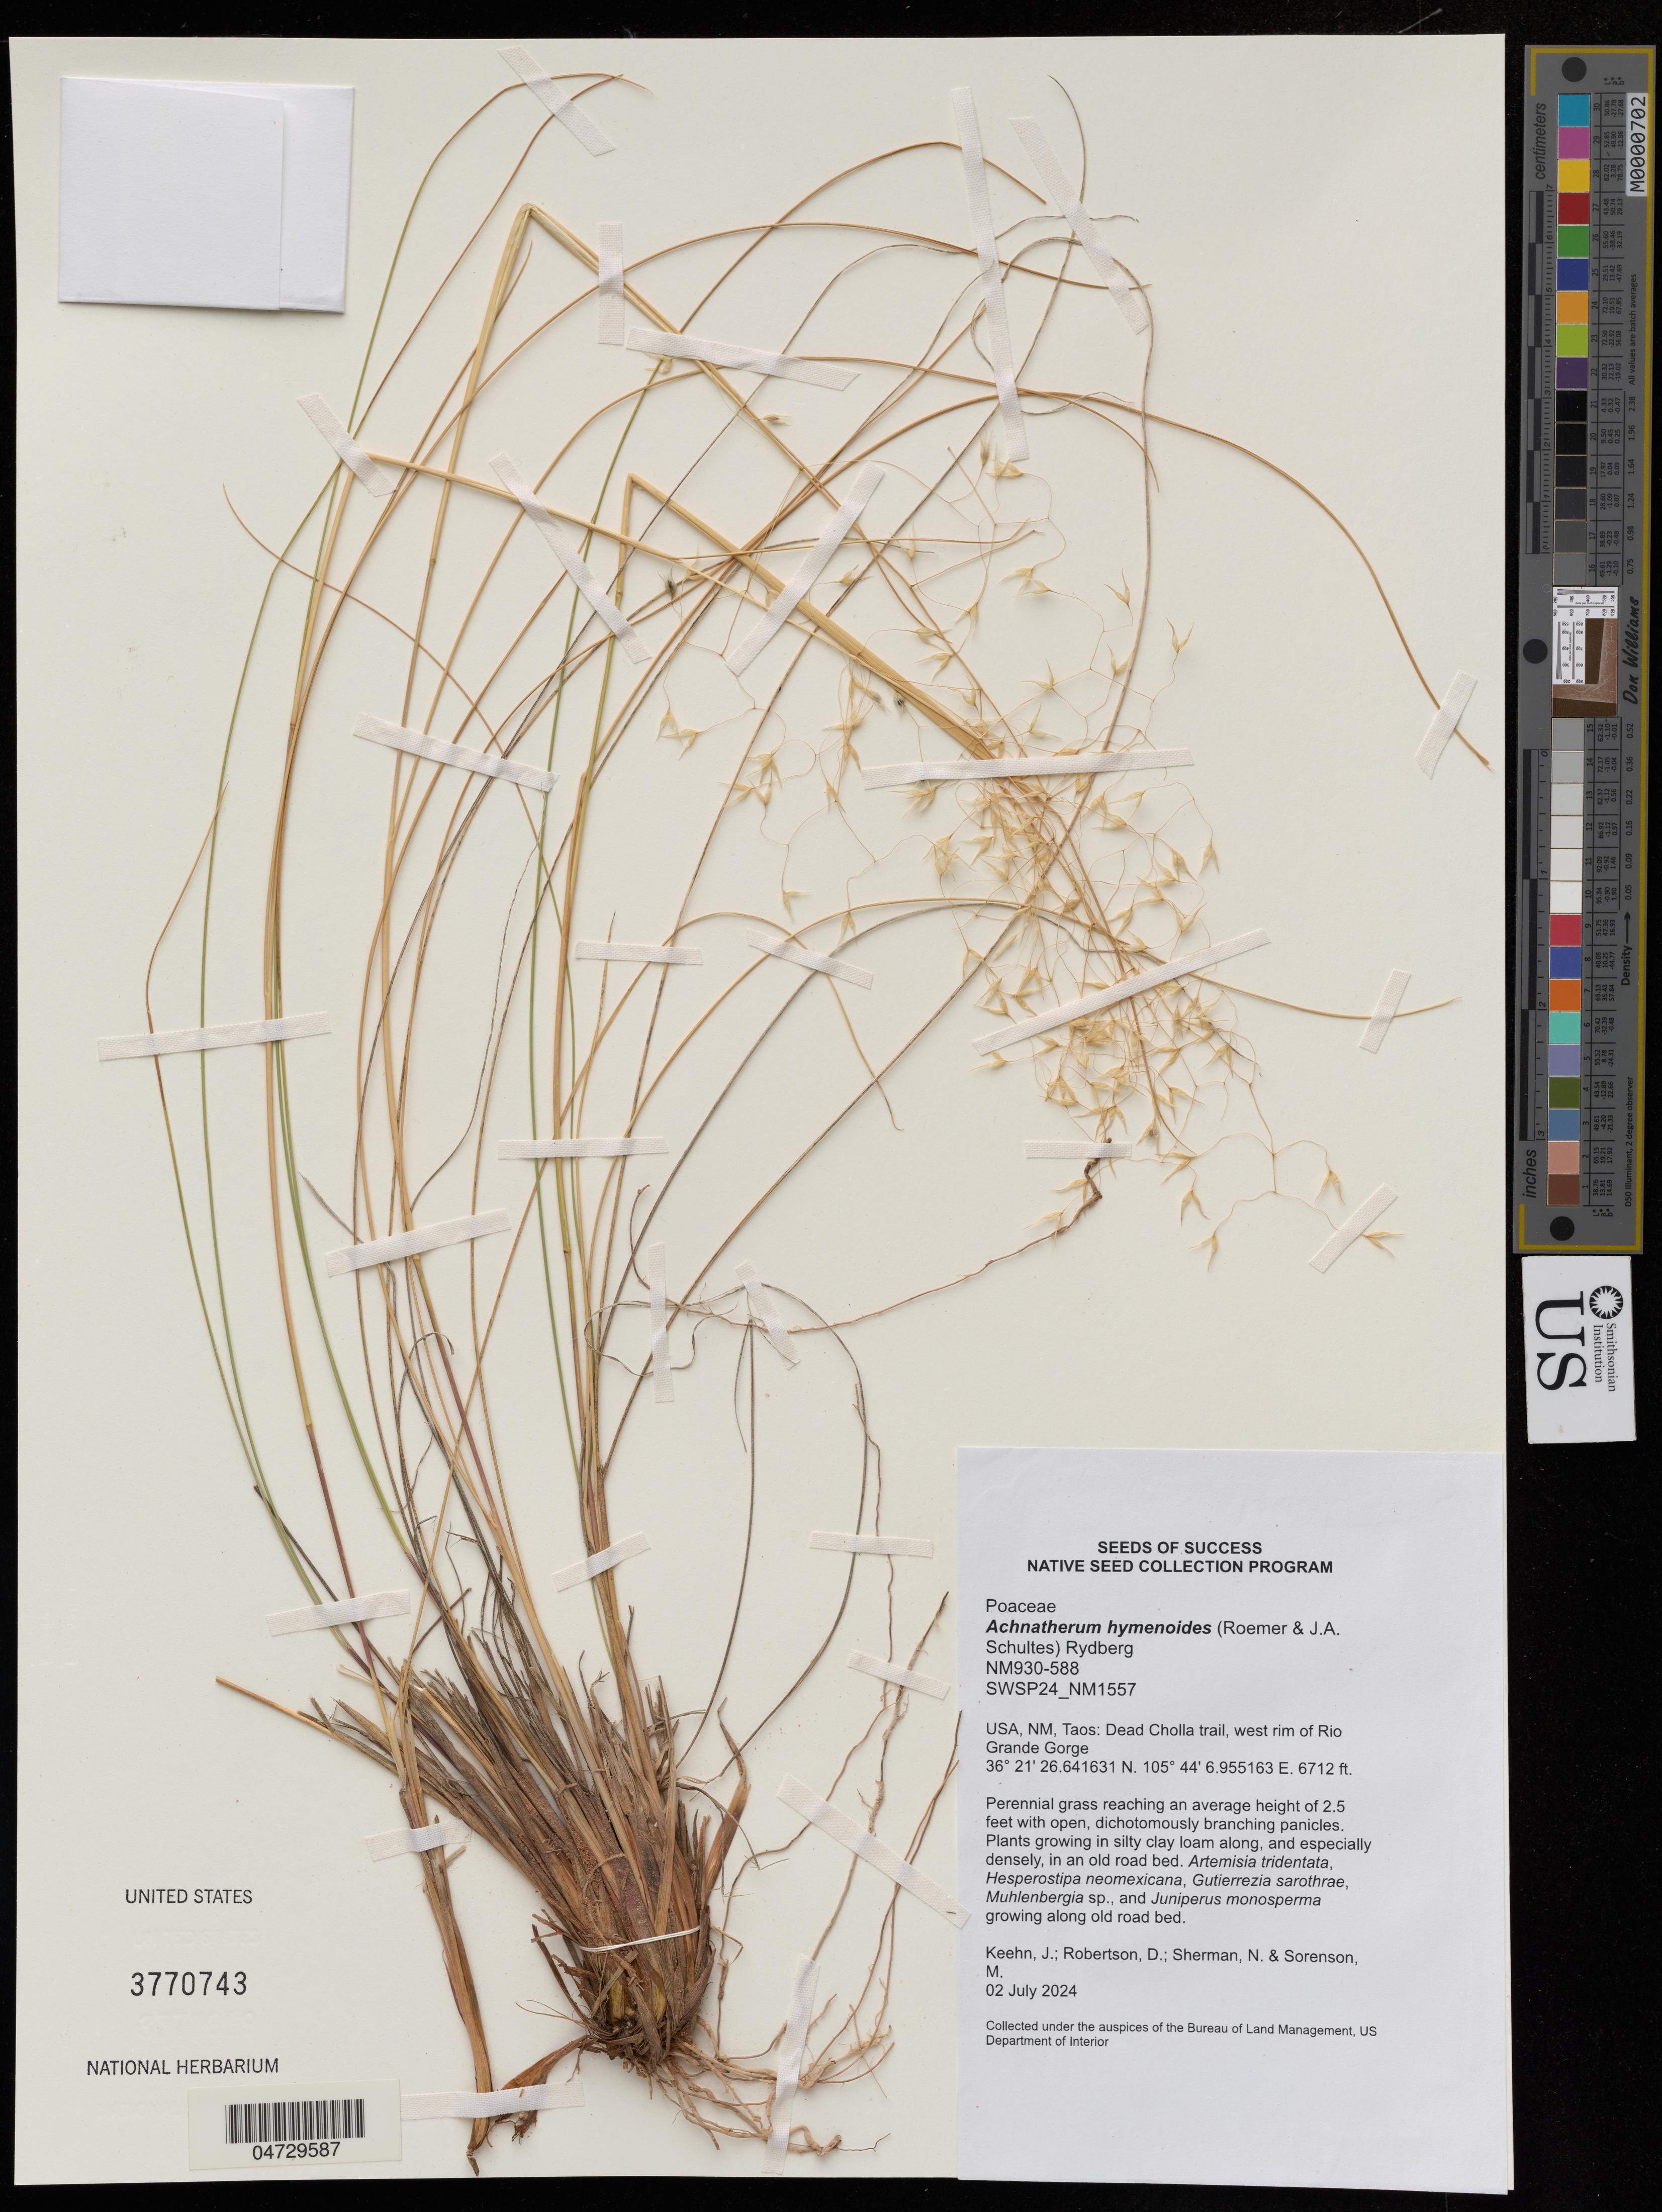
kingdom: Plantae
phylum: Tracheophyta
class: Liliopsida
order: Poales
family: Poaceae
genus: Achnatherum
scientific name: Achnatherum hymenoides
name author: (Roem. & Schult.) Barkworth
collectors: J. Keehn, D. Robertson, N. Sherman & M. Sorenson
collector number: NM930-588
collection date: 2024-07-02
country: United States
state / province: New Mexico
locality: USA, NM, Taos: Dead Cholla trail, west rim of Rio Grande Gorge.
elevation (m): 2046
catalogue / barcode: US 3770743